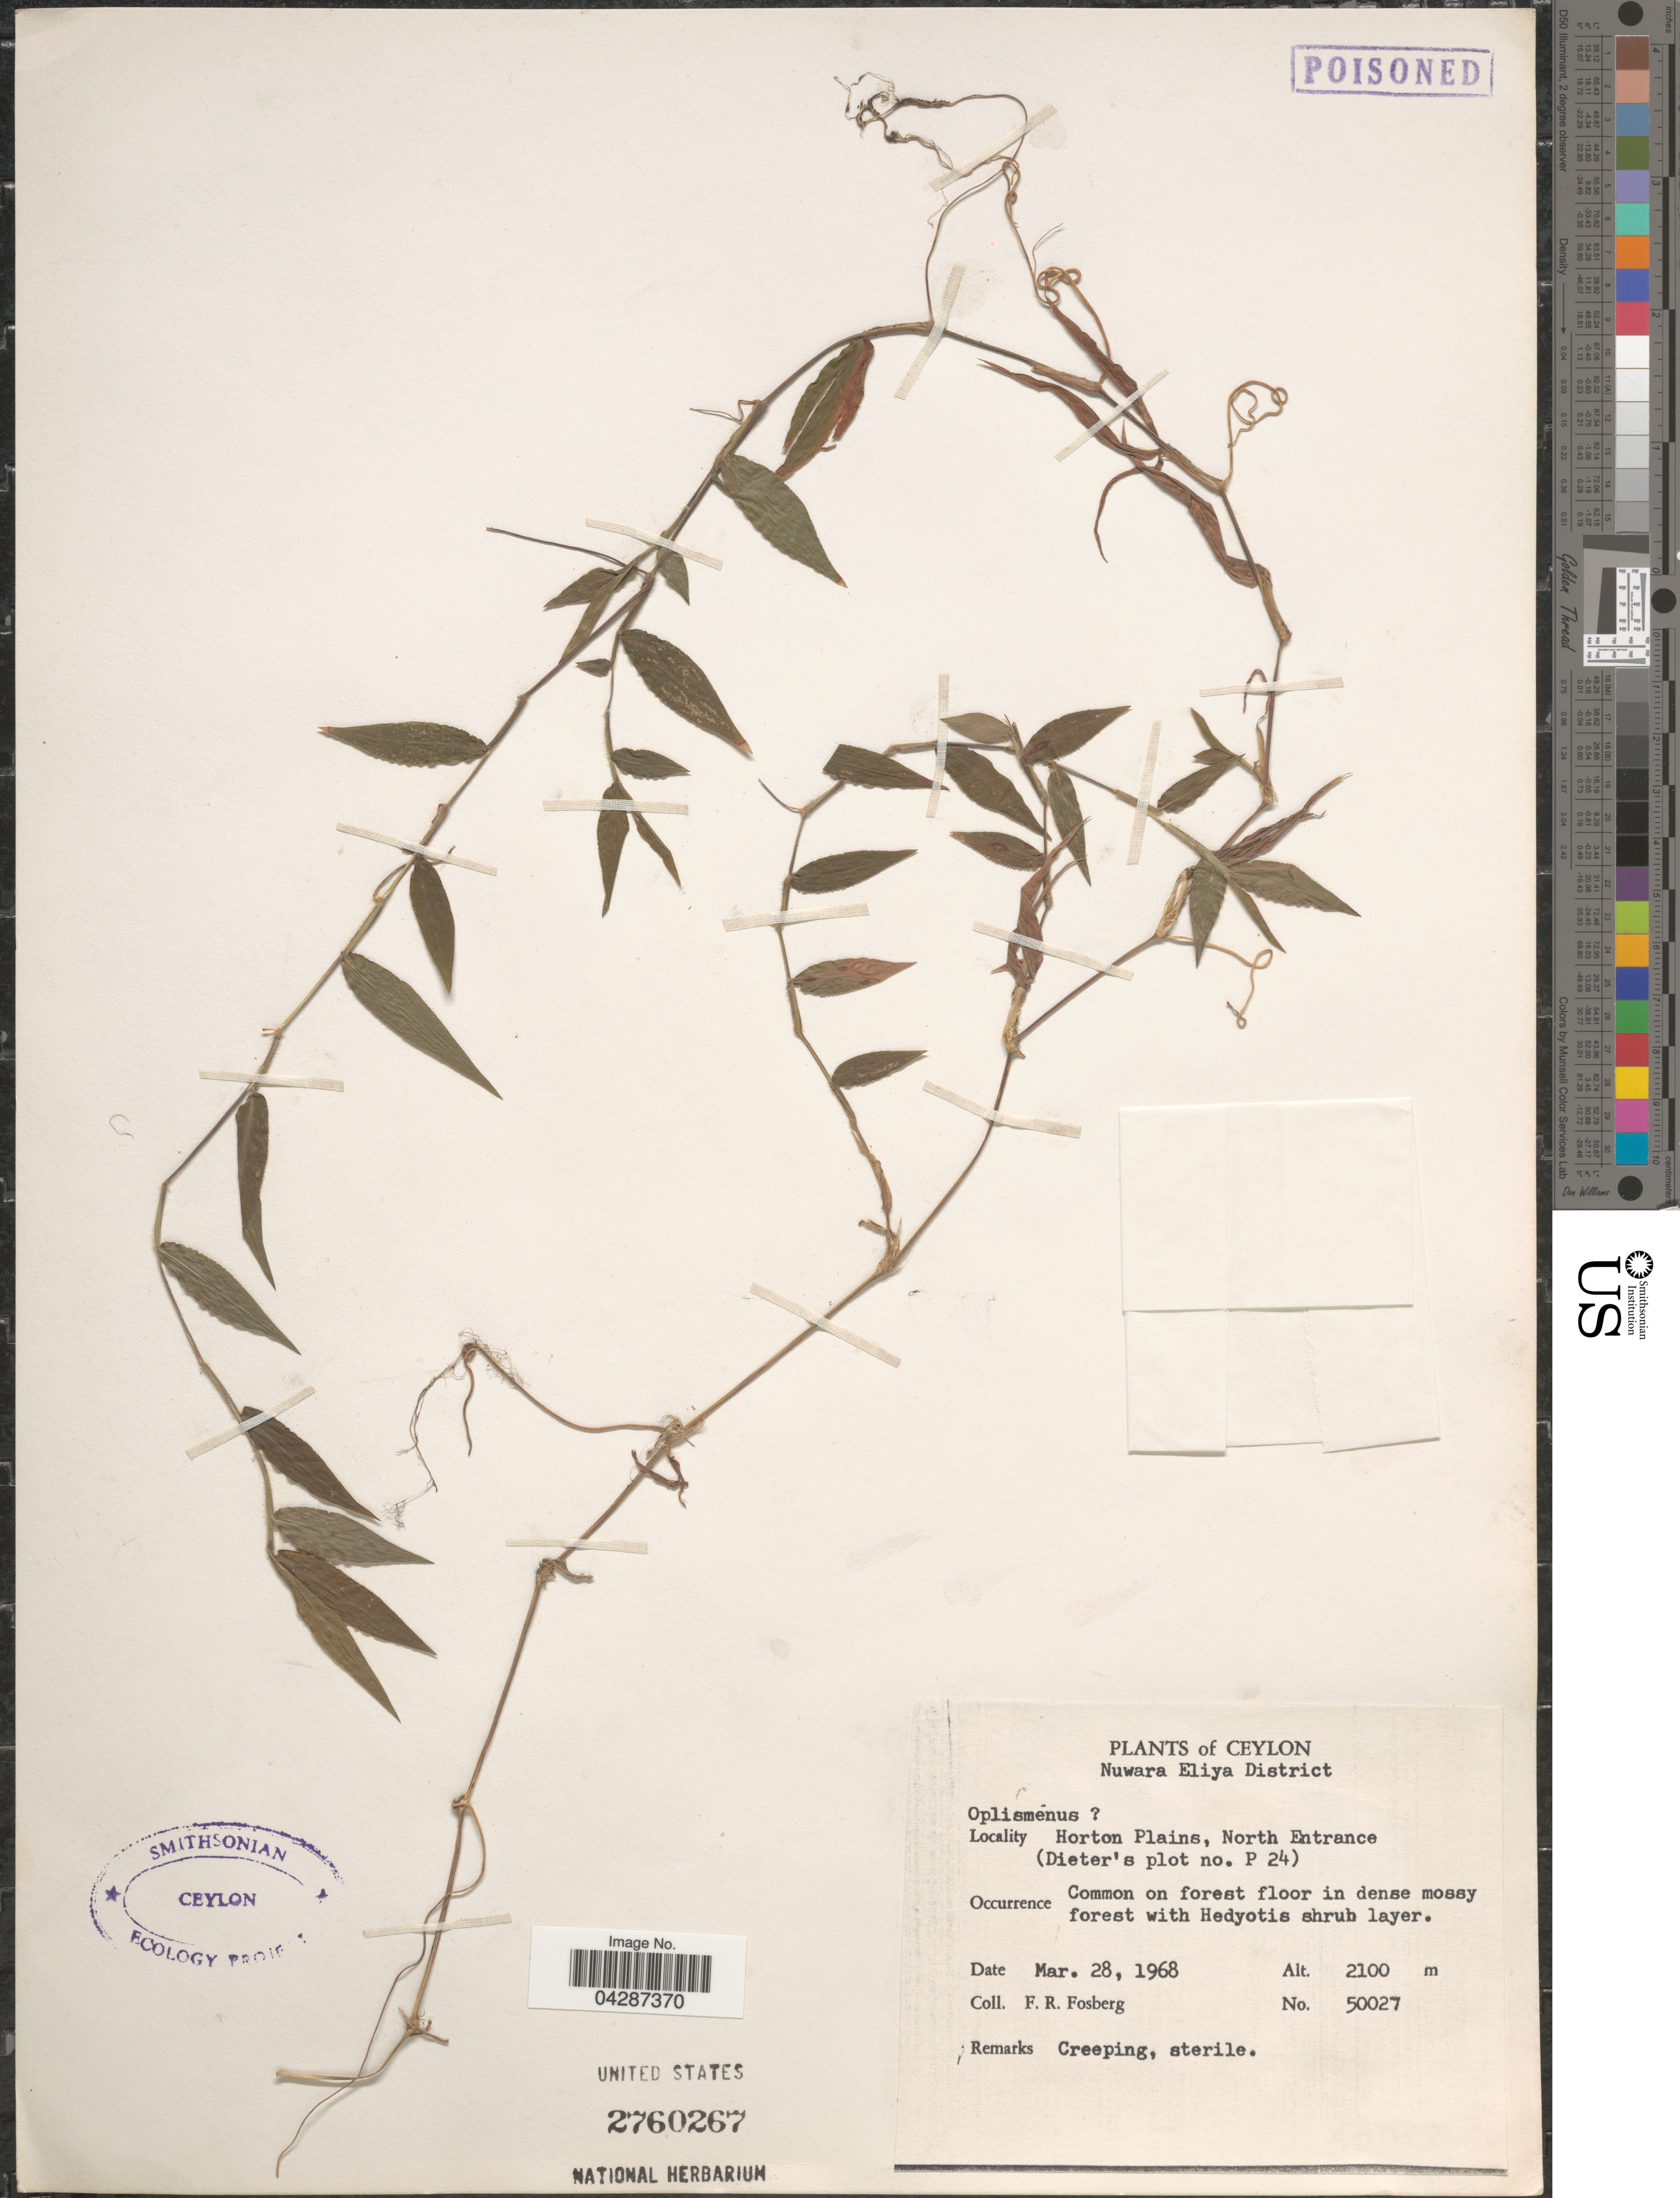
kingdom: Plantae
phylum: Tracheophyta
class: Liliopsida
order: Poales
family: Poaceae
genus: Oplismenus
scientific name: Oplismenus sp.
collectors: F. R. Fosberg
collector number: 50027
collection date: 1968-03-28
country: Sri Lanka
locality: Ceylon. Nuwara Eliya District. Horton Plain's, North Entrance. (Dieter's plot no. P 24). Common on forest floor in dense mossy forest with Hedyotis shrub layer.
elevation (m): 2100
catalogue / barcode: US 2760267